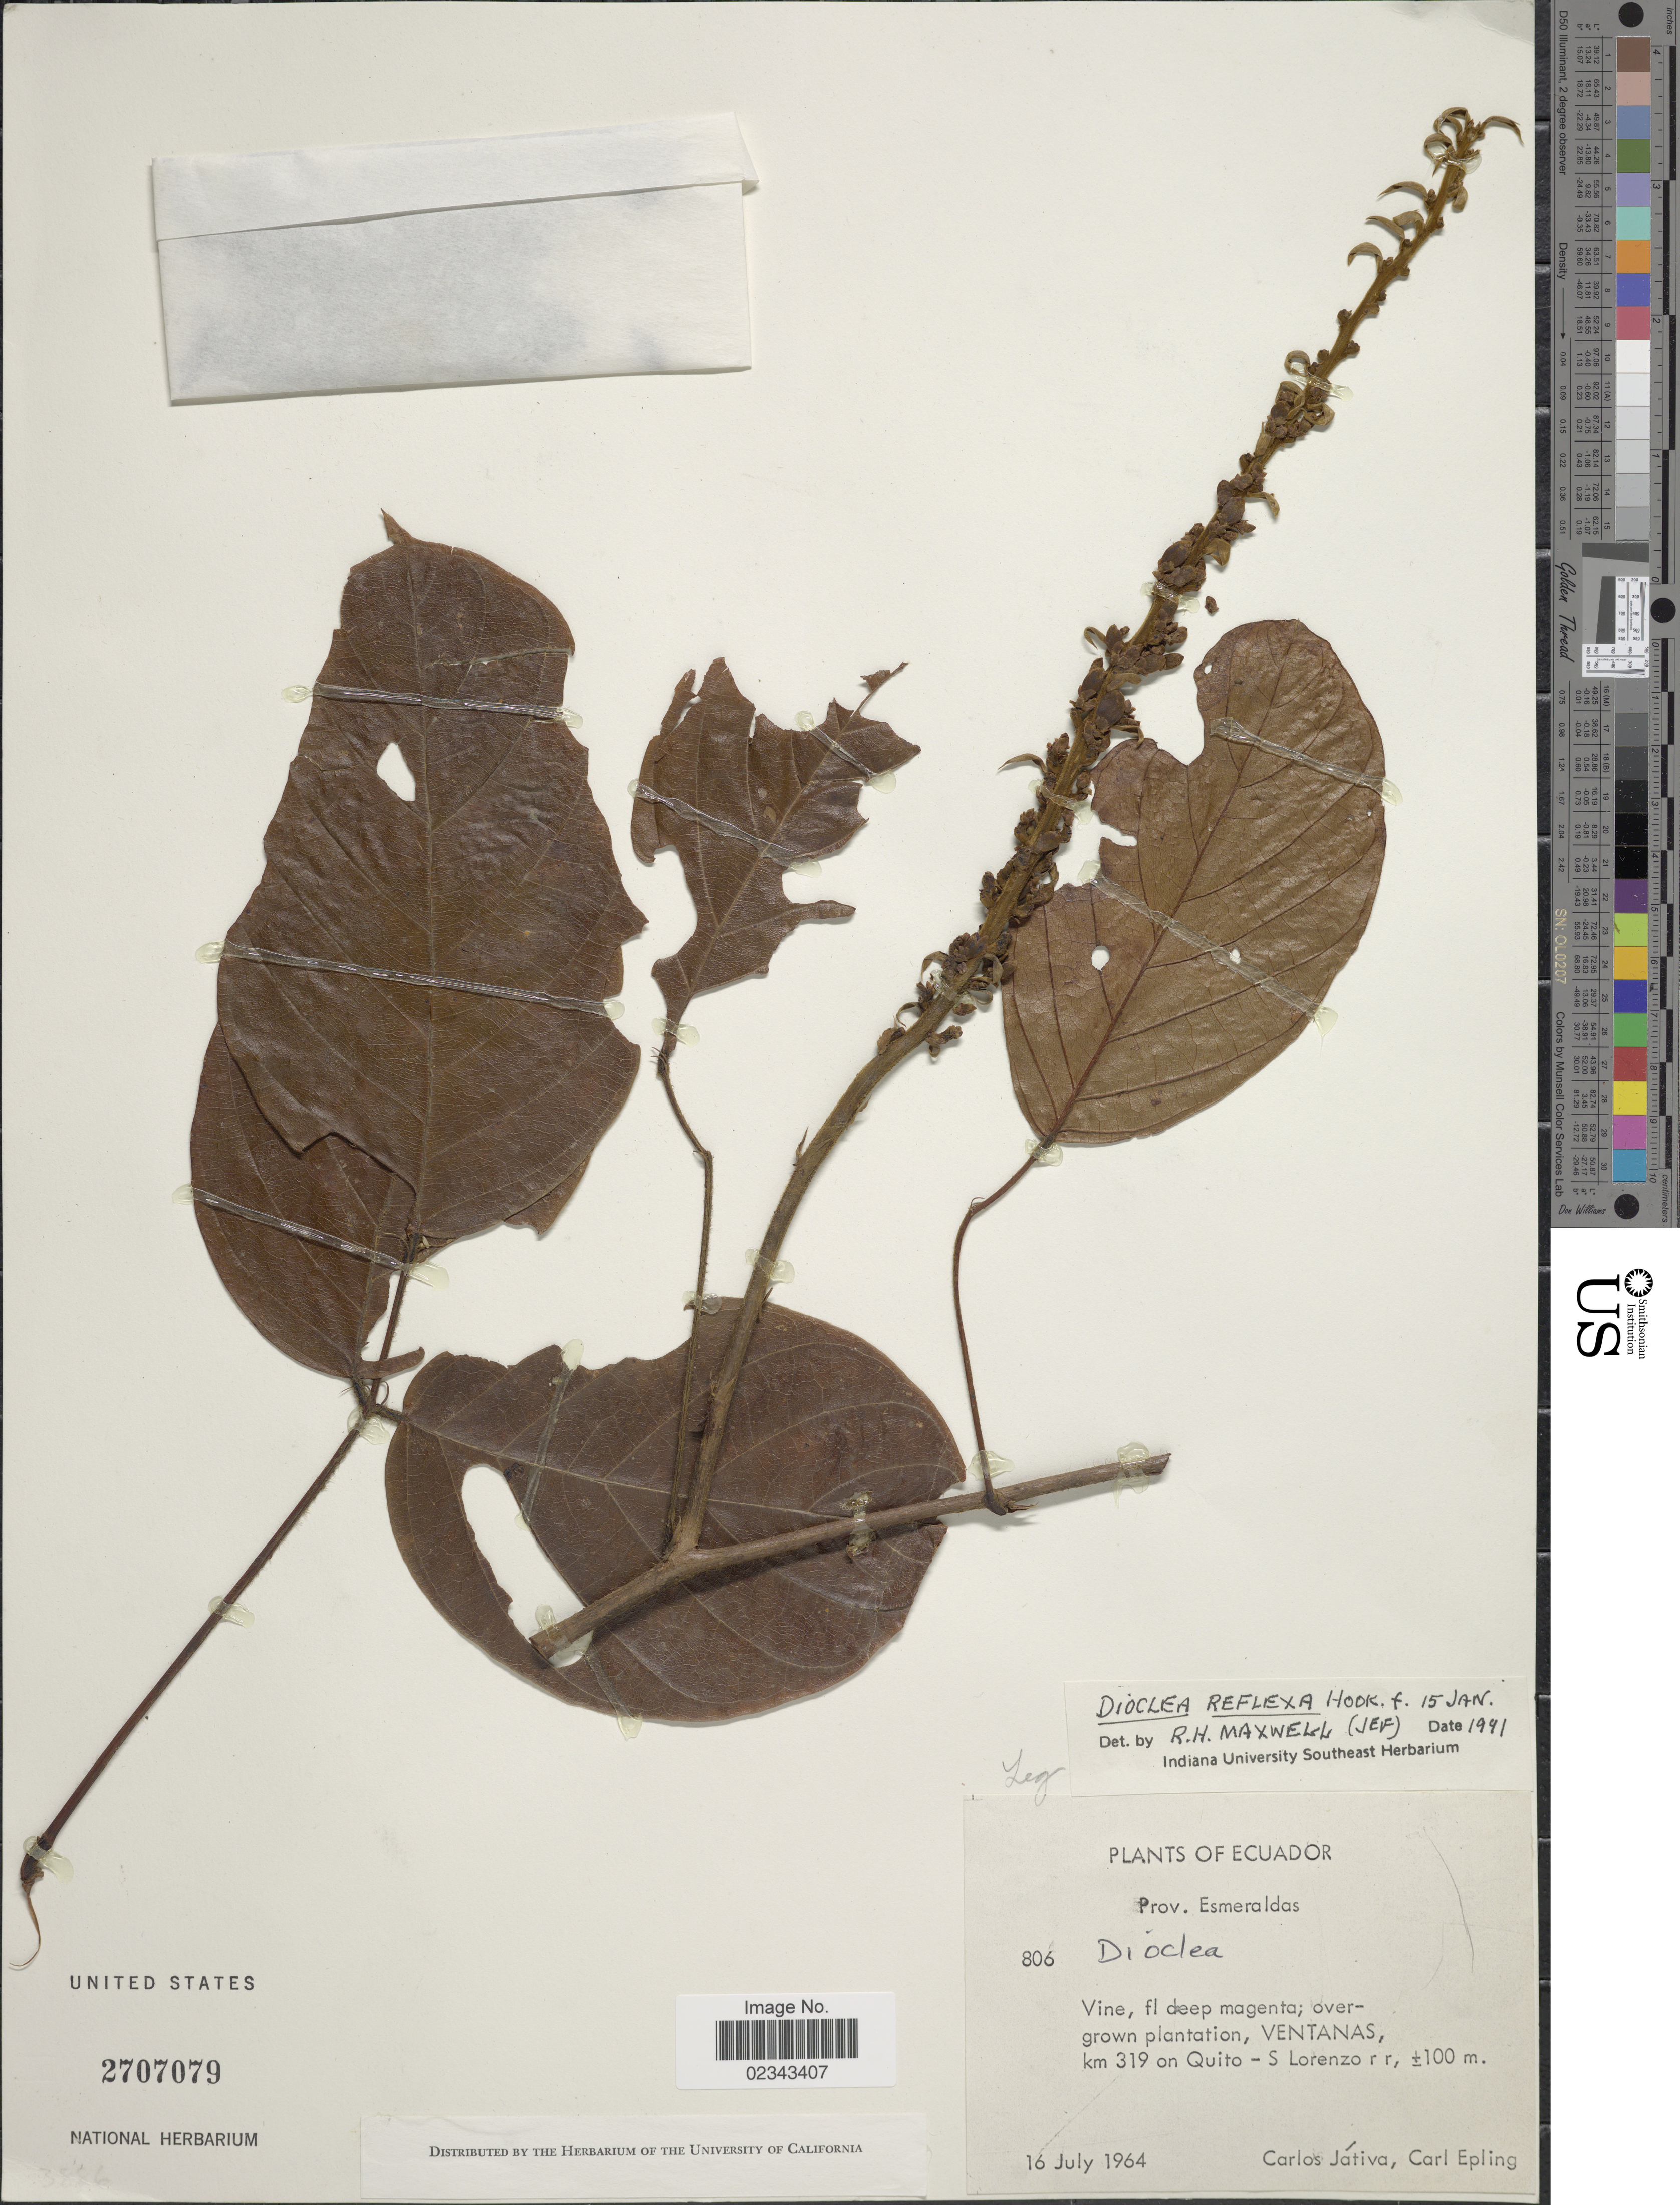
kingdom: Plantae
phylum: Tracheophyta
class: Magnoliopsida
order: Fabales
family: Fabaceae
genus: Macropsychanthus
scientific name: Macropsychanthus comosus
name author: (G. Mey.) L.P. Queiroz & Snak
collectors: C. D. Játiva & C. C. Epling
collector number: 806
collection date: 1964-07-16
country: Ecuador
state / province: Esmeraldas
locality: Ovegrown plantation, Ventanas, km 319 on Quito - S Lorenzo r r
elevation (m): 100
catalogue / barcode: US 2707079